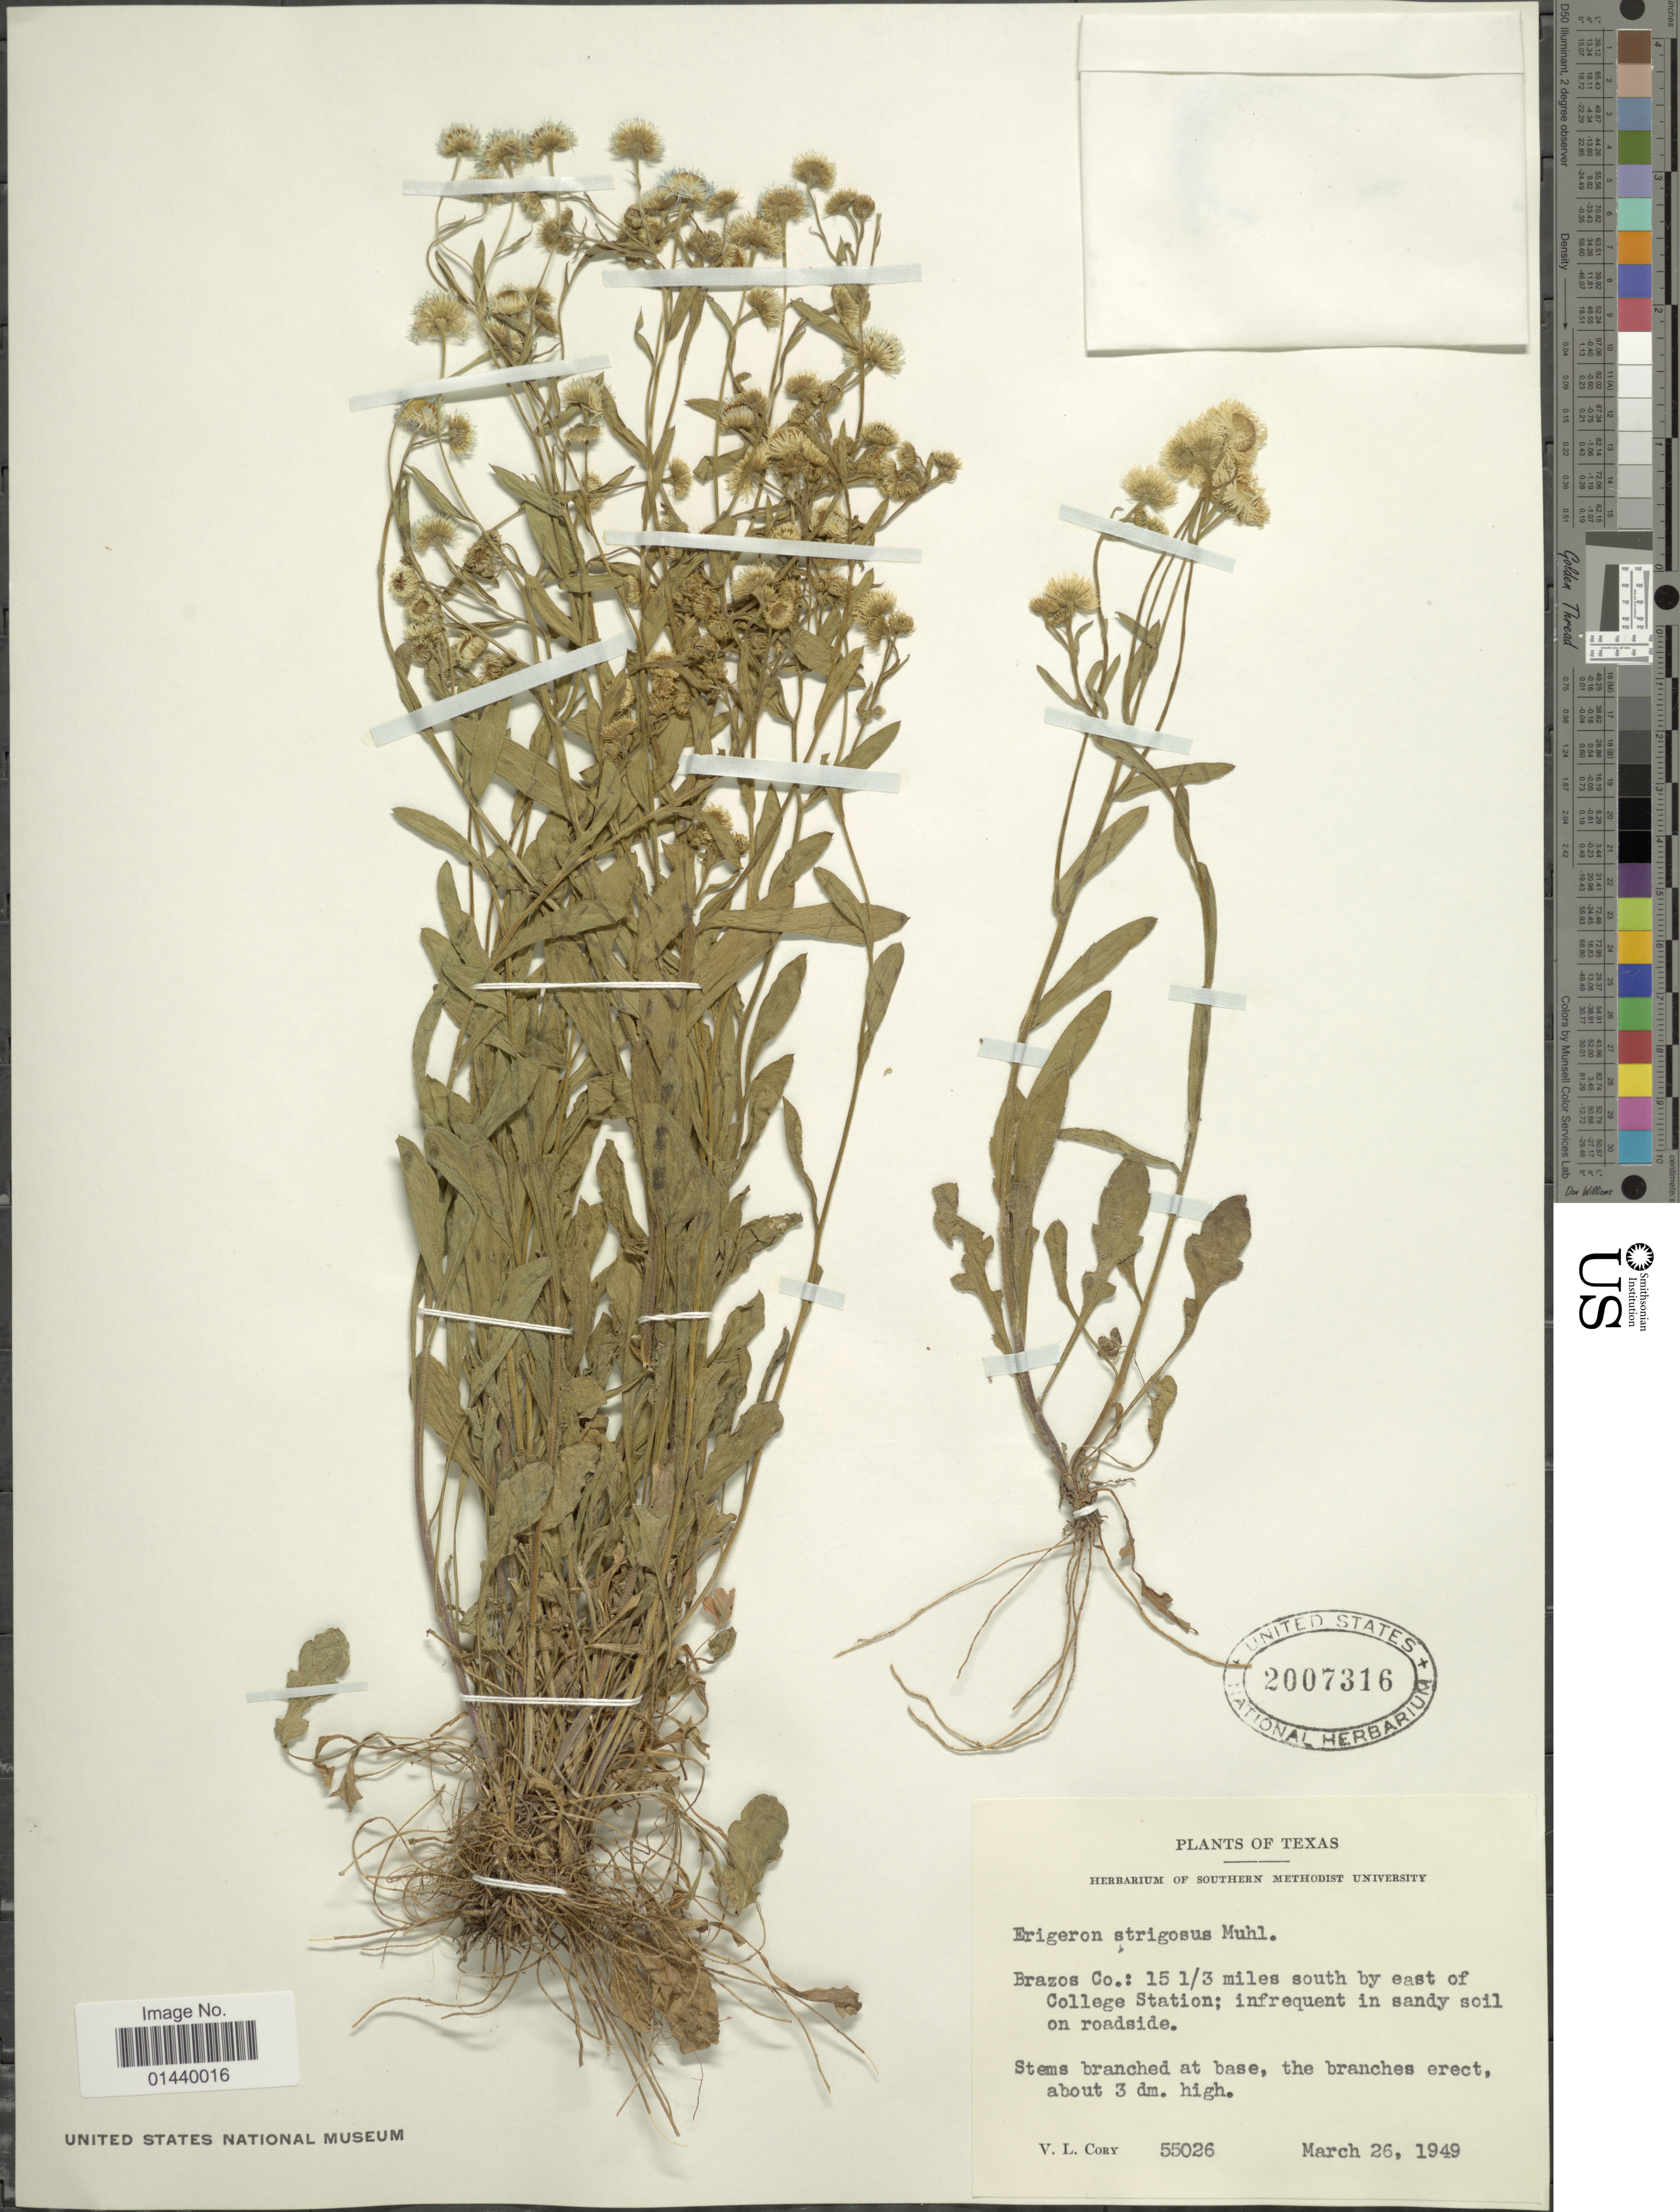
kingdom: Plantae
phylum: Tracheophyta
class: Magnoliopsida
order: Asterales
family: Asteraceae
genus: Erigeron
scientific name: Erigeron strigosus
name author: Muhl. ex Willd.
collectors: V. Cory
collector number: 55026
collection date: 1949-03-26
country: United States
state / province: Texas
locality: Brazos Co.: 15 1/3 miles south by east of College Station.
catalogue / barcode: US 2007316